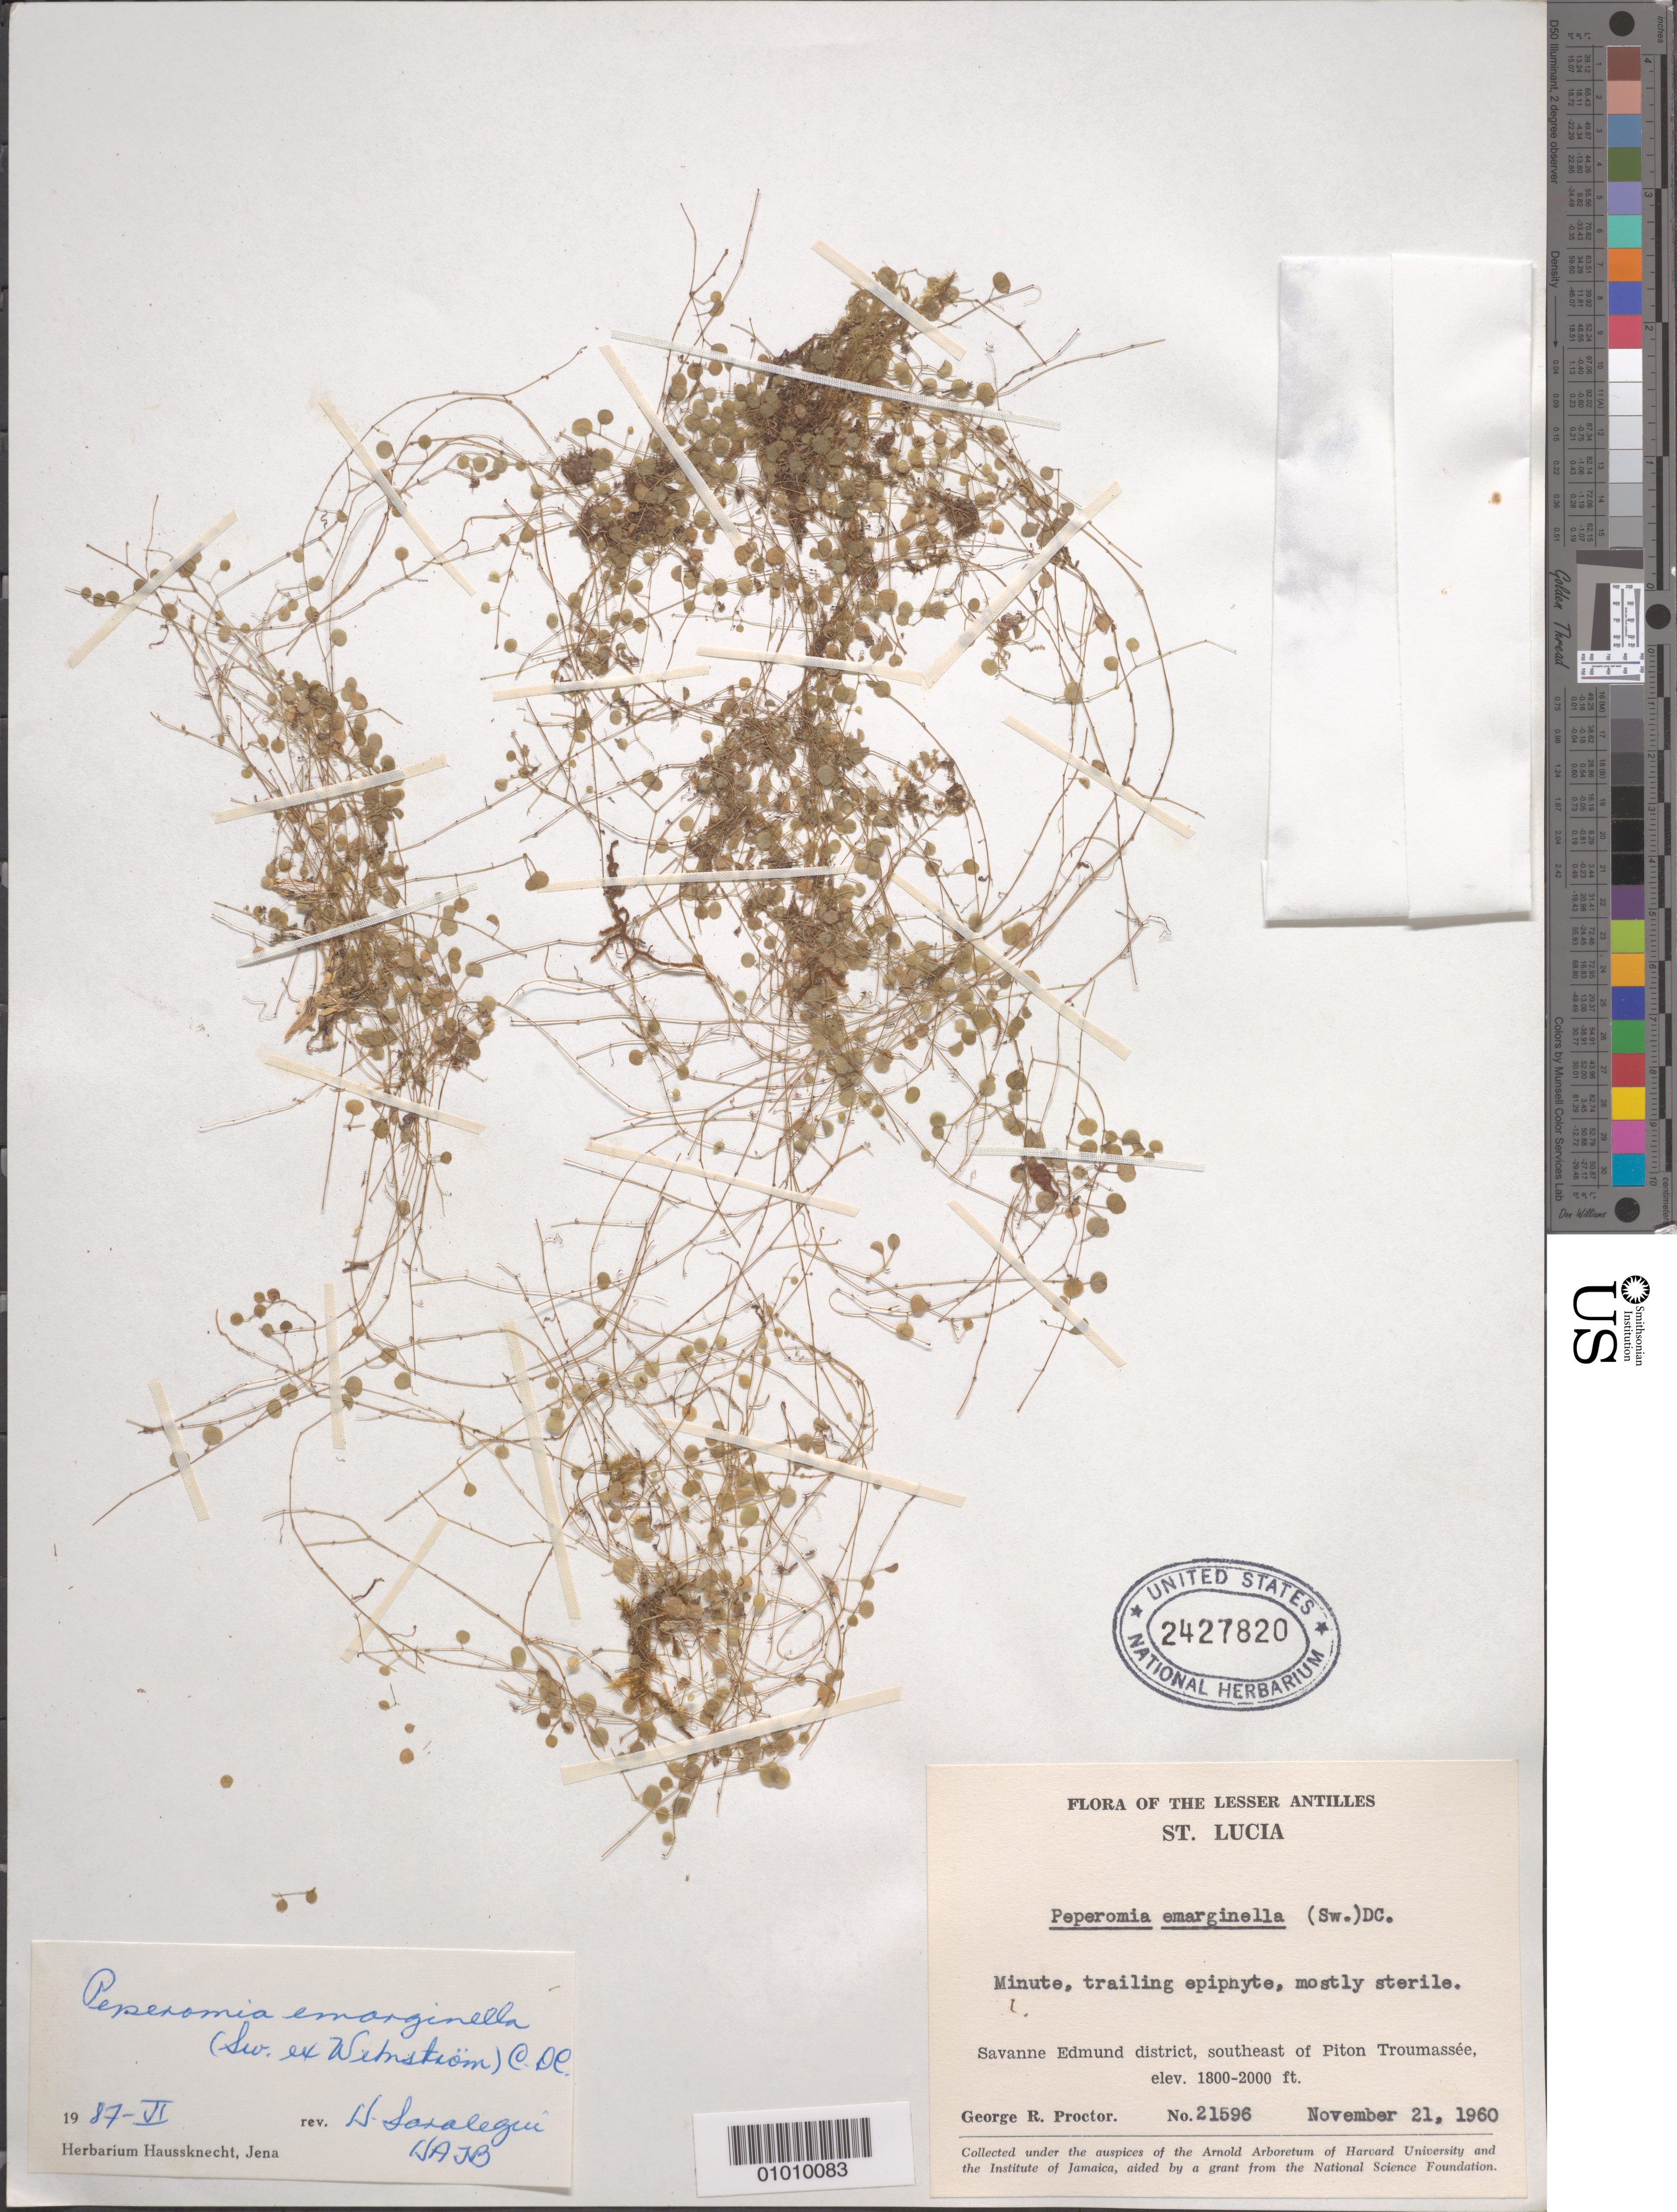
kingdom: Plantae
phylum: Tracheophyta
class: Magnoliopsida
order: Piperales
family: Piperaceae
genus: Peperomia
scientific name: Peperomia emarginella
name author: (Sw. ex Wikstr.) C. DC.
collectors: G. R. Proctor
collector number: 21596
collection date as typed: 21 Nov 1960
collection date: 1960-11-21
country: St. Lucia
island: St. Lucia I.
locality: Edmund district, SE of Piton Troumassee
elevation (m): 549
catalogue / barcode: US 2427820